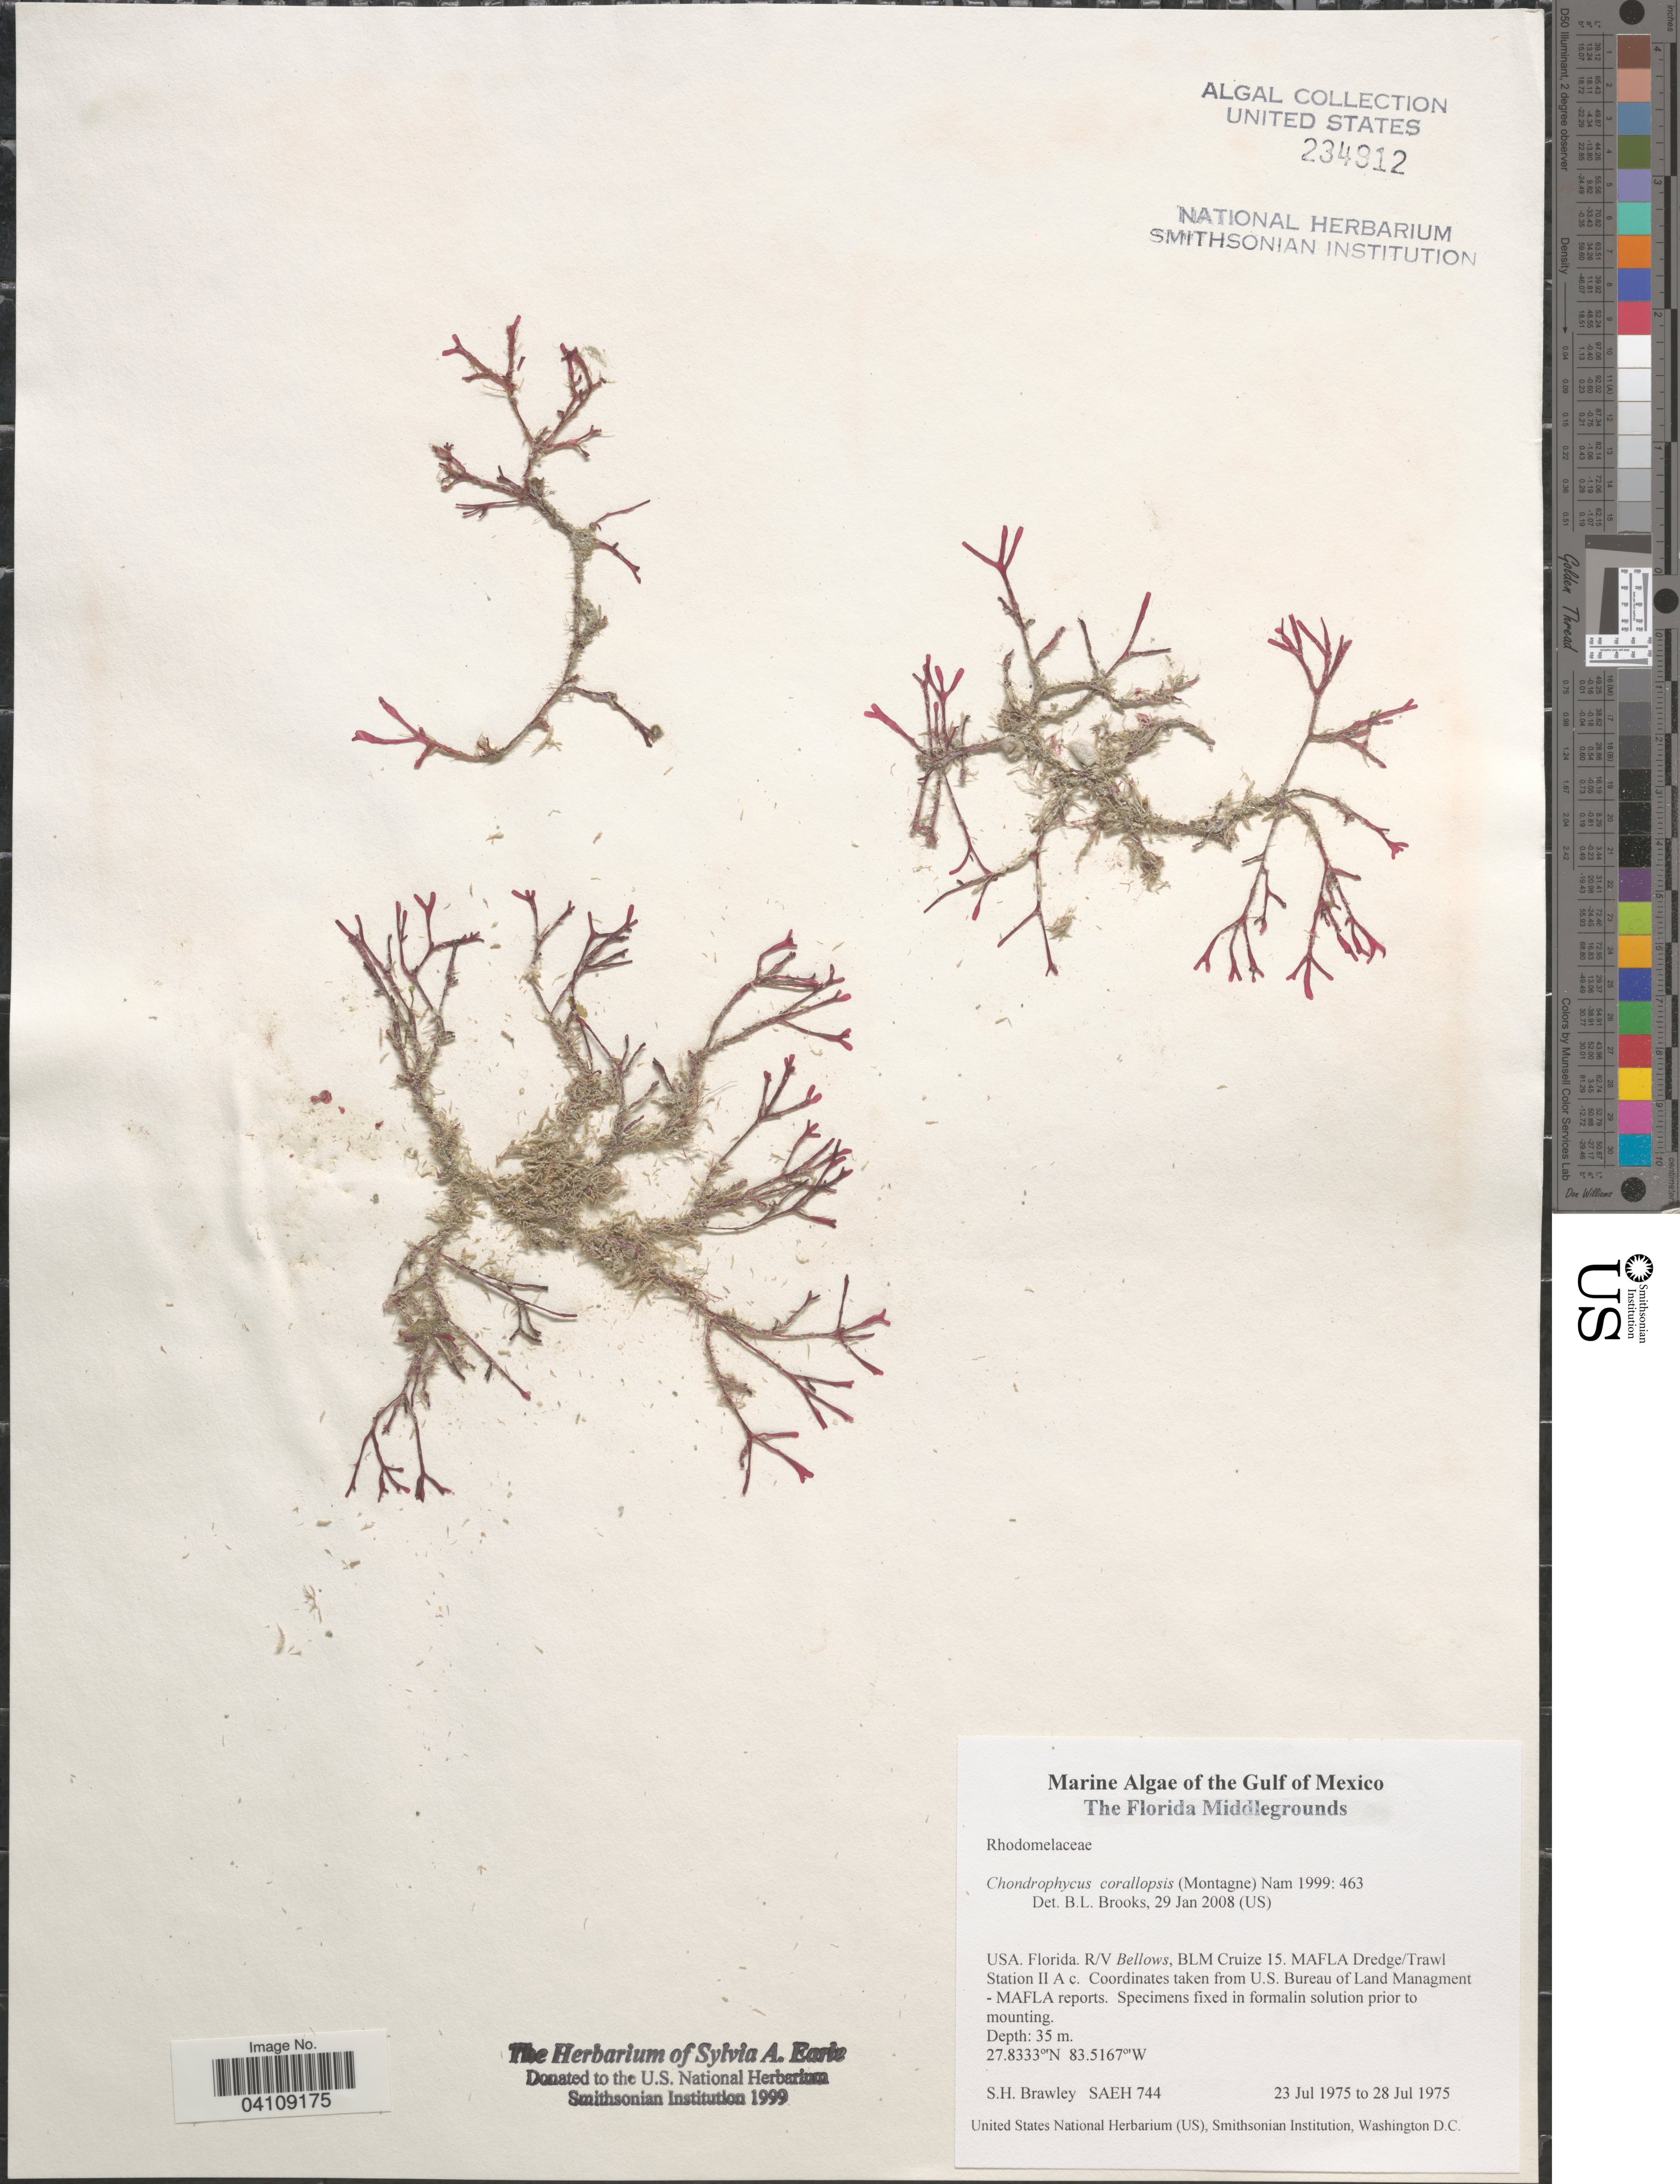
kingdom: Plantae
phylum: Rhodophyta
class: Florideophyceae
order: Ceramiales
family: Rhodomelaceae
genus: Palisada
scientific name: Palisada corallopsis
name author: (Montagne) Sentíes et al.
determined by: Algae name updating Project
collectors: S. Brawley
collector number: SAEH 744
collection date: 1975-07-23/1975-07-28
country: United States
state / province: Florida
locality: Gulf of Mexico. The Florida Middlegrounds. Florida. R/V Bellows, BLM Cruize 15. MAFLA Dredge/Trawl Station II A c.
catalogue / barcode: US 234912